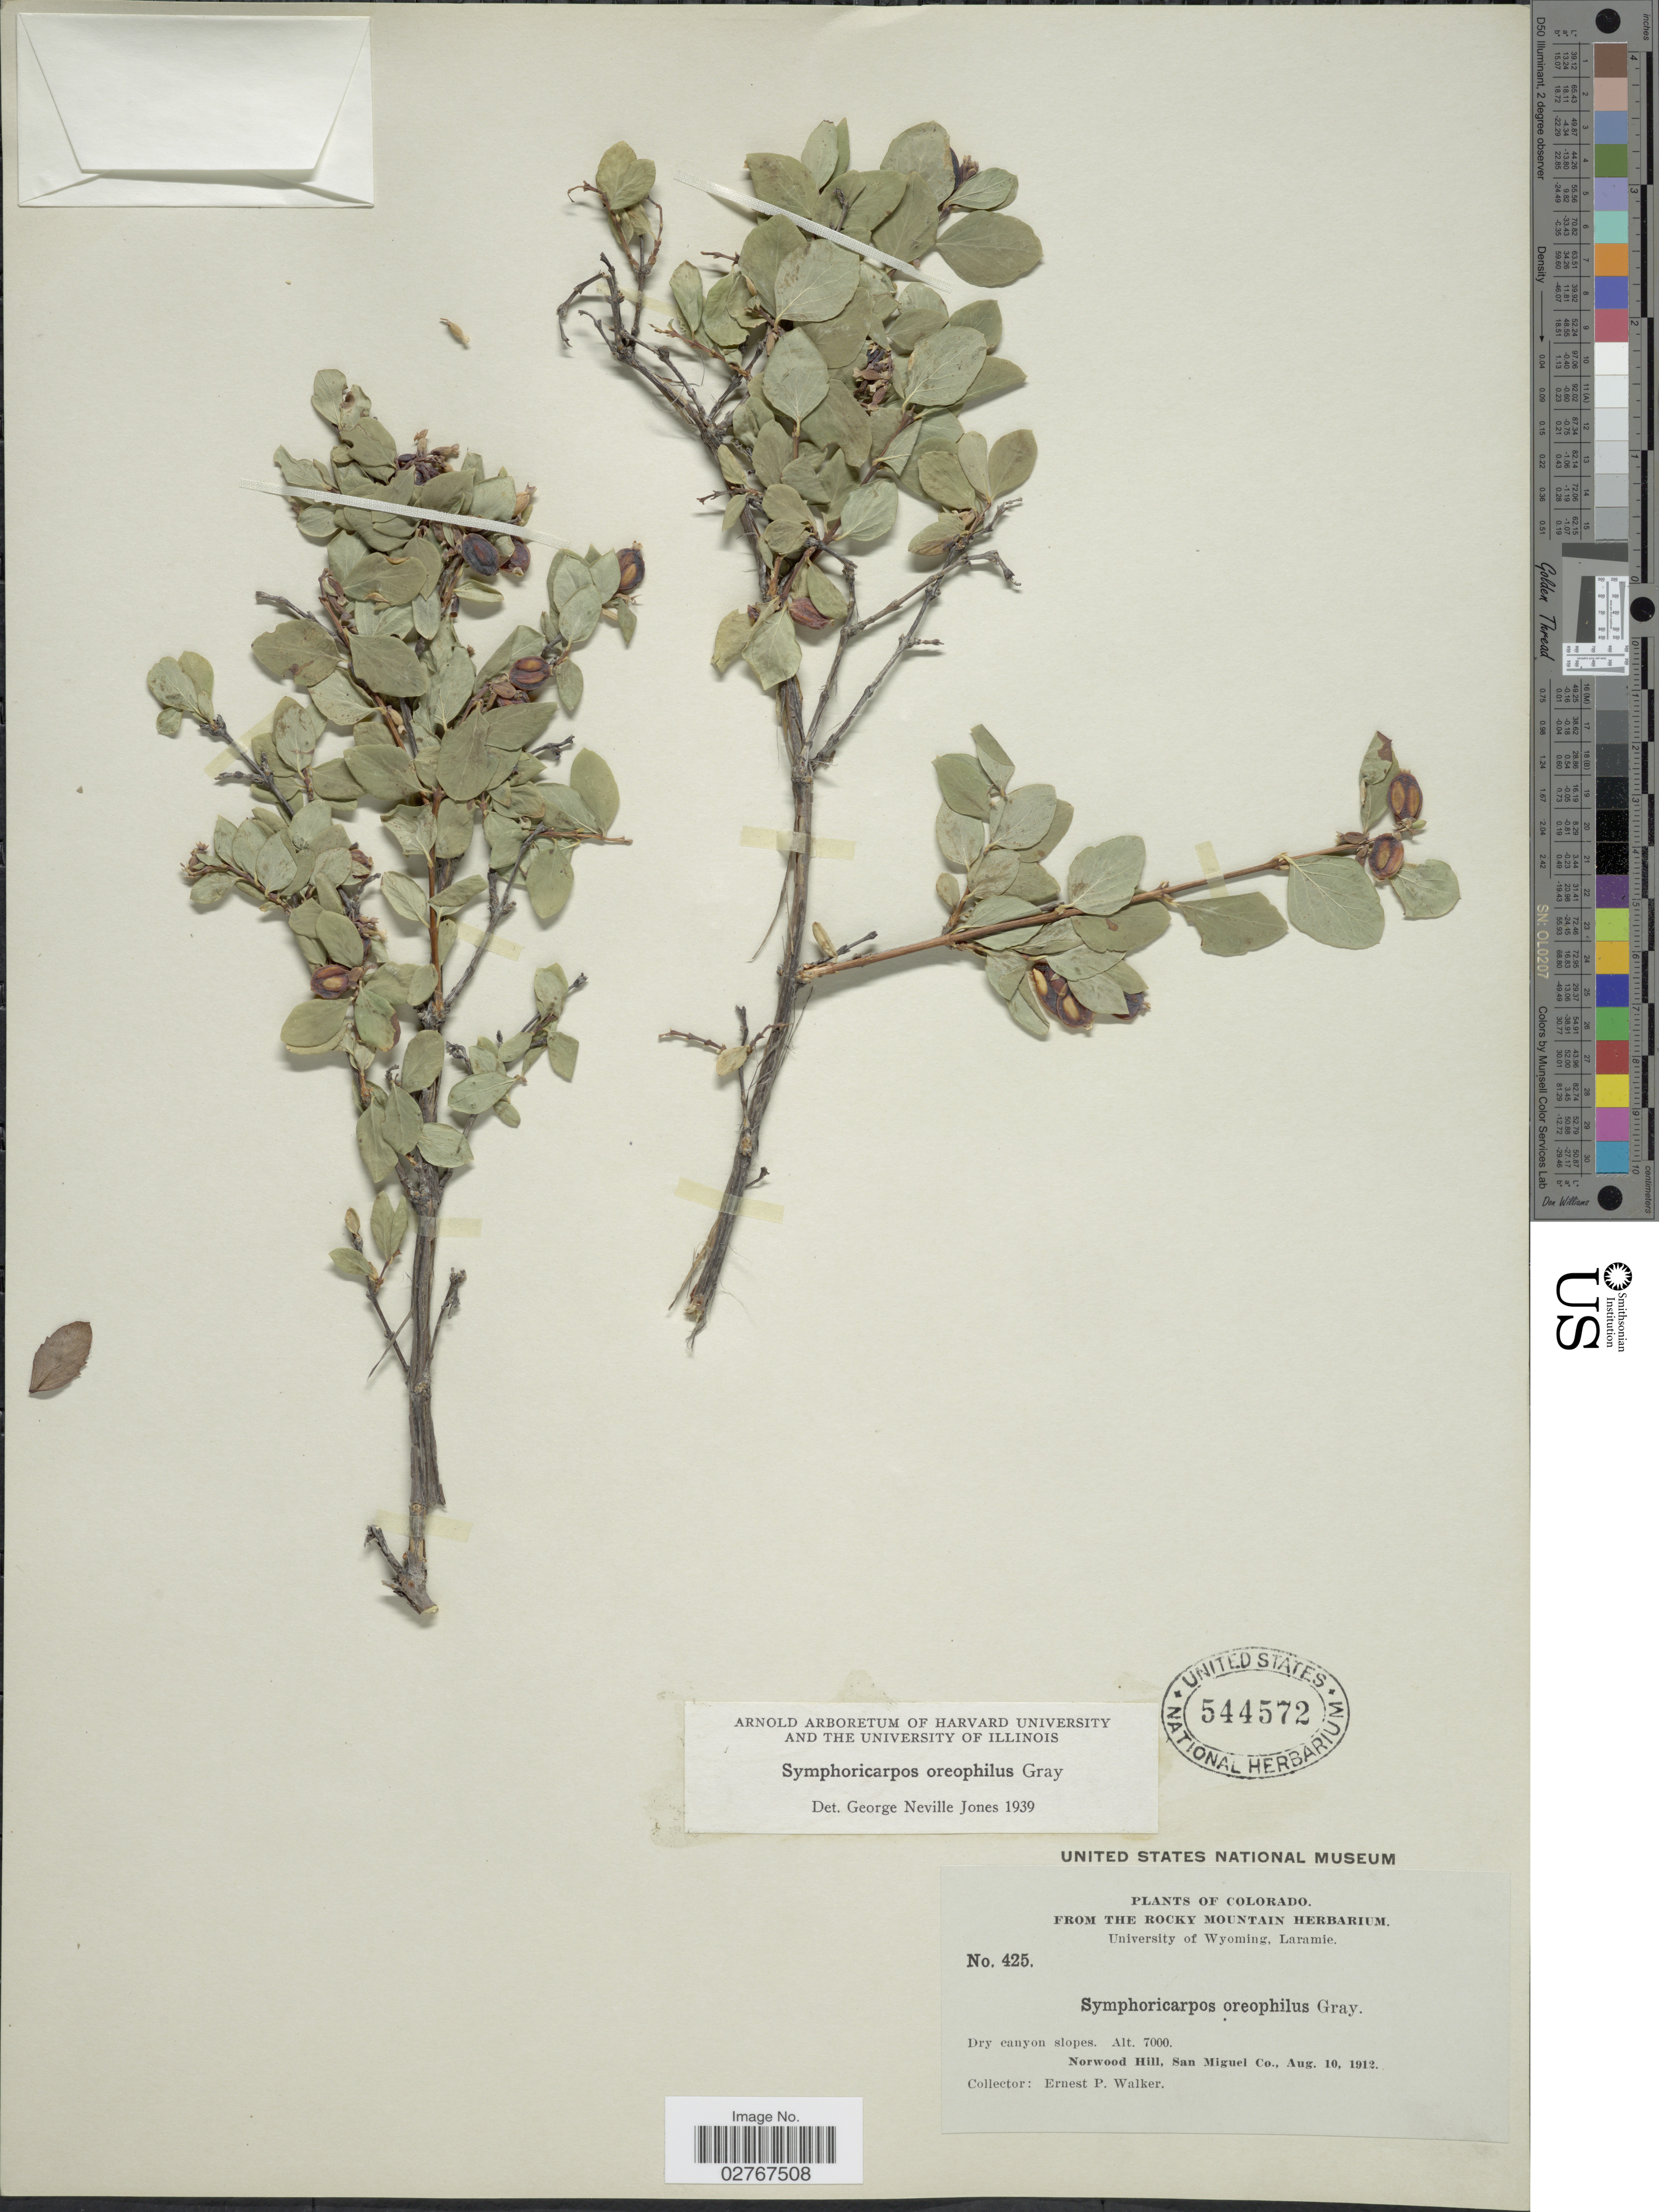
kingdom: Plantae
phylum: Tracheophyta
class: Magnoliopsida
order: Dipsacales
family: Caprifoliaceae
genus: Symphoricarpos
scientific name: Symphoricarpos oreophilus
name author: A. Gray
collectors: E. P. Walker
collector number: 425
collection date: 1912-08-10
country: United States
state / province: Colorado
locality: Norwood Hill, San Miguel Co.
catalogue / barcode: US 544572